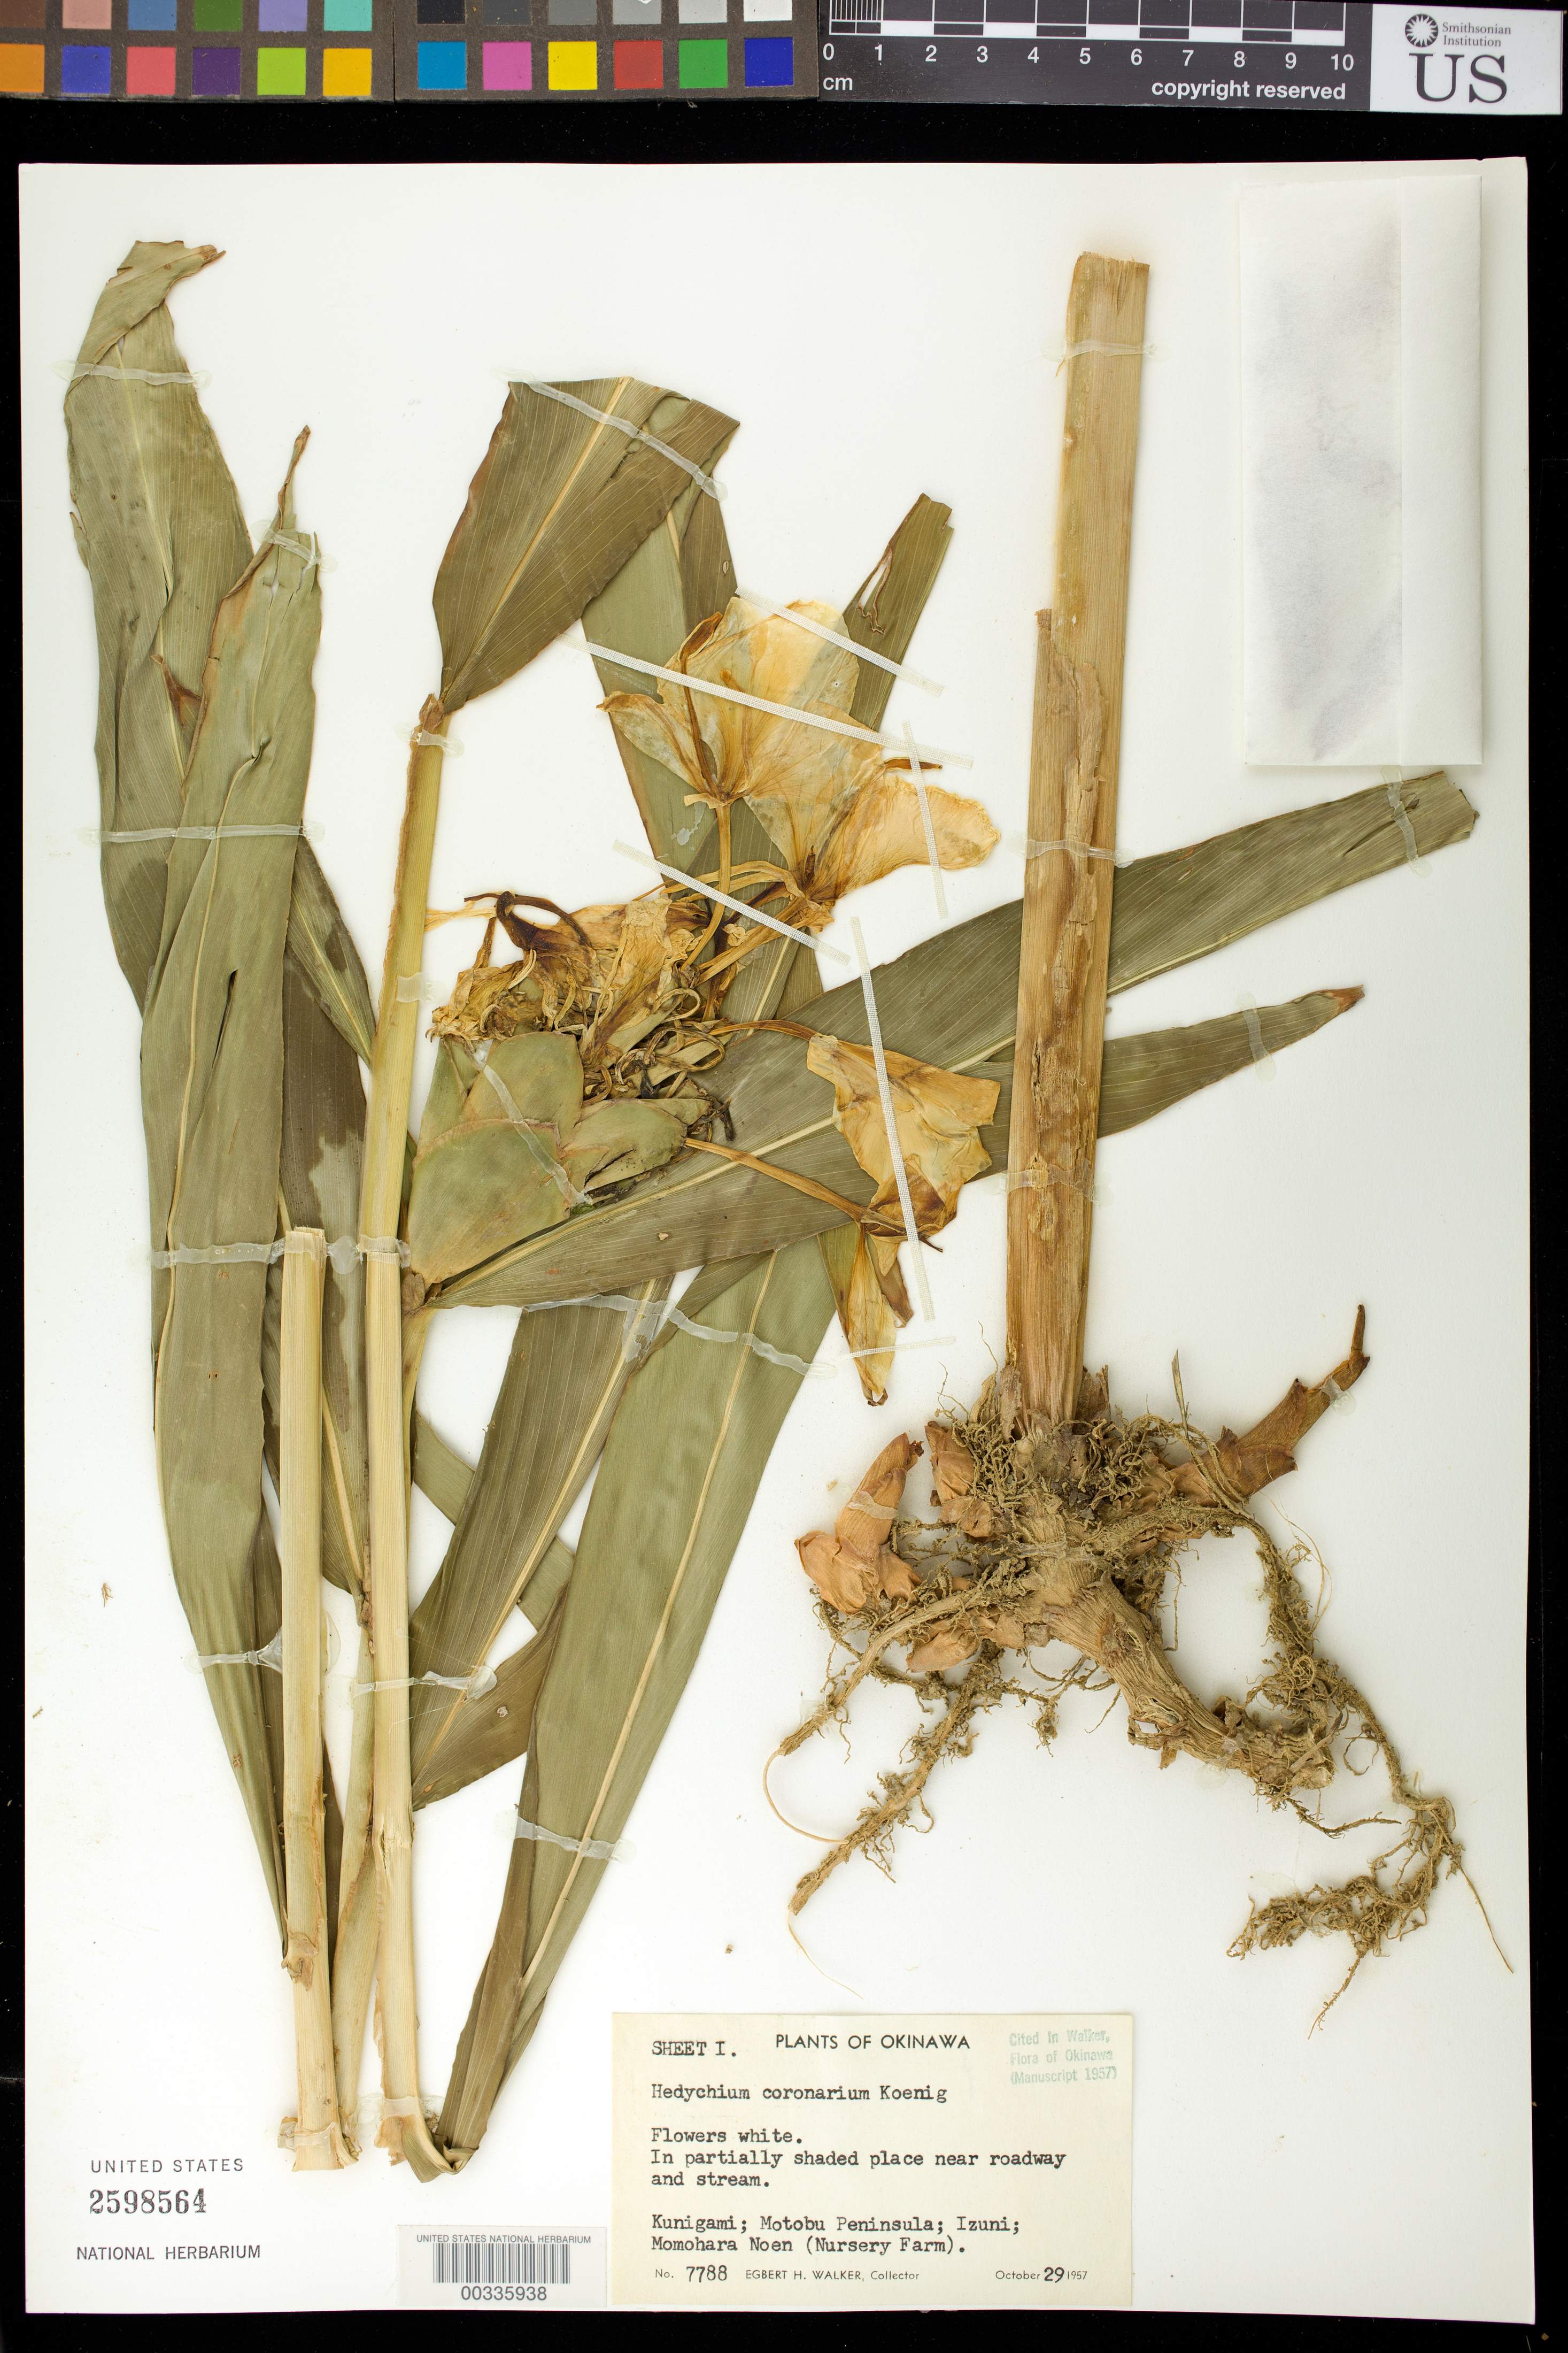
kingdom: Plantae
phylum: Tracheophyta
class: Liliopsida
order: Zingiberales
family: Zingiberaceae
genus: Hedychium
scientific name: Hedychium coronarium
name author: J. Koenig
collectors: E. H. Walker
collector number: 7788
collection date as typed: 29 Oct 1957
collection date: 1957-10-29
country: Japan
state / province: Okinawa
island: Ryukyu Is.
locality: Plants of okinawa, kunigami; motobu peninsula; izuni; momohara noen (nusery farm)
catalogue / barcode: US 2598564